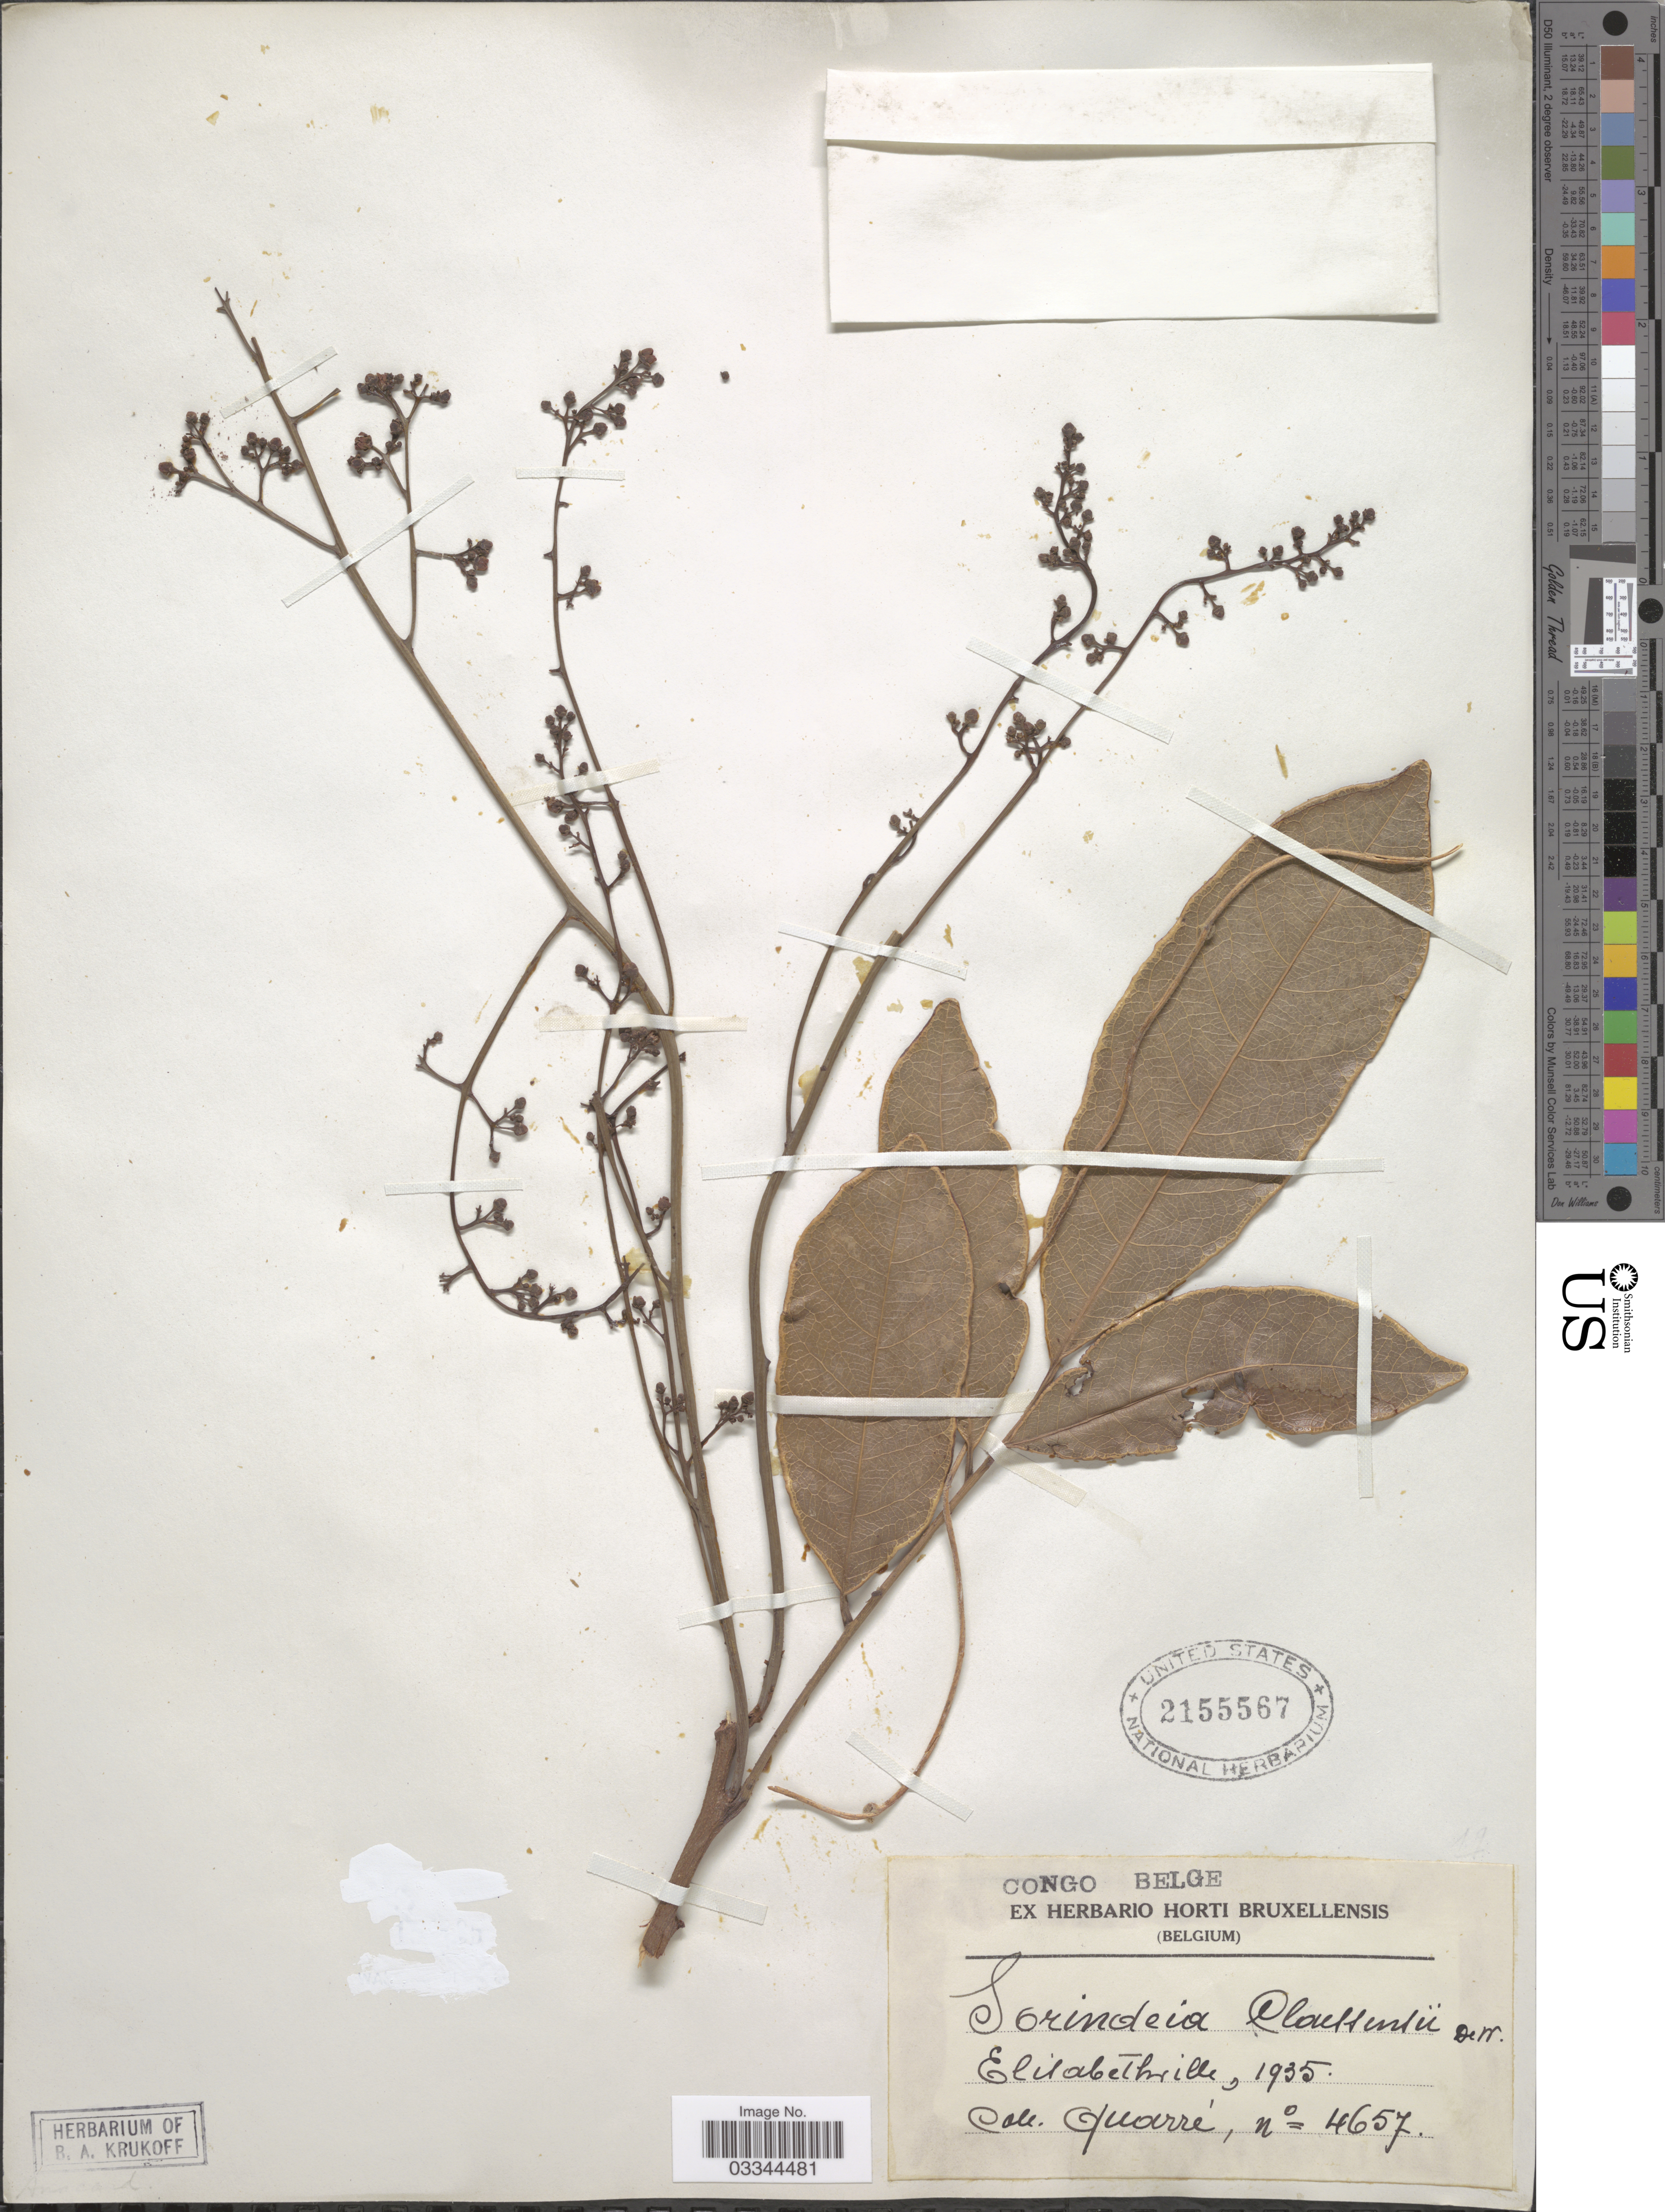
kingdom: Plantae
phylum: Tracheophyta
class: Magnoliopsida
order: Sapindales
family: Anacardiaceae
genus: Sorindeia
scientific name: Sorindeia juglandifolia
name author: (A. Rich.) Planch. ex Oliv.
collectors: -. Quarre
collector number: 4657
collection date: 1935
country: Congo, Democratic Republic of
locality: Congo Belge. Elisabethville.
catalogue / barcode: US 2155567